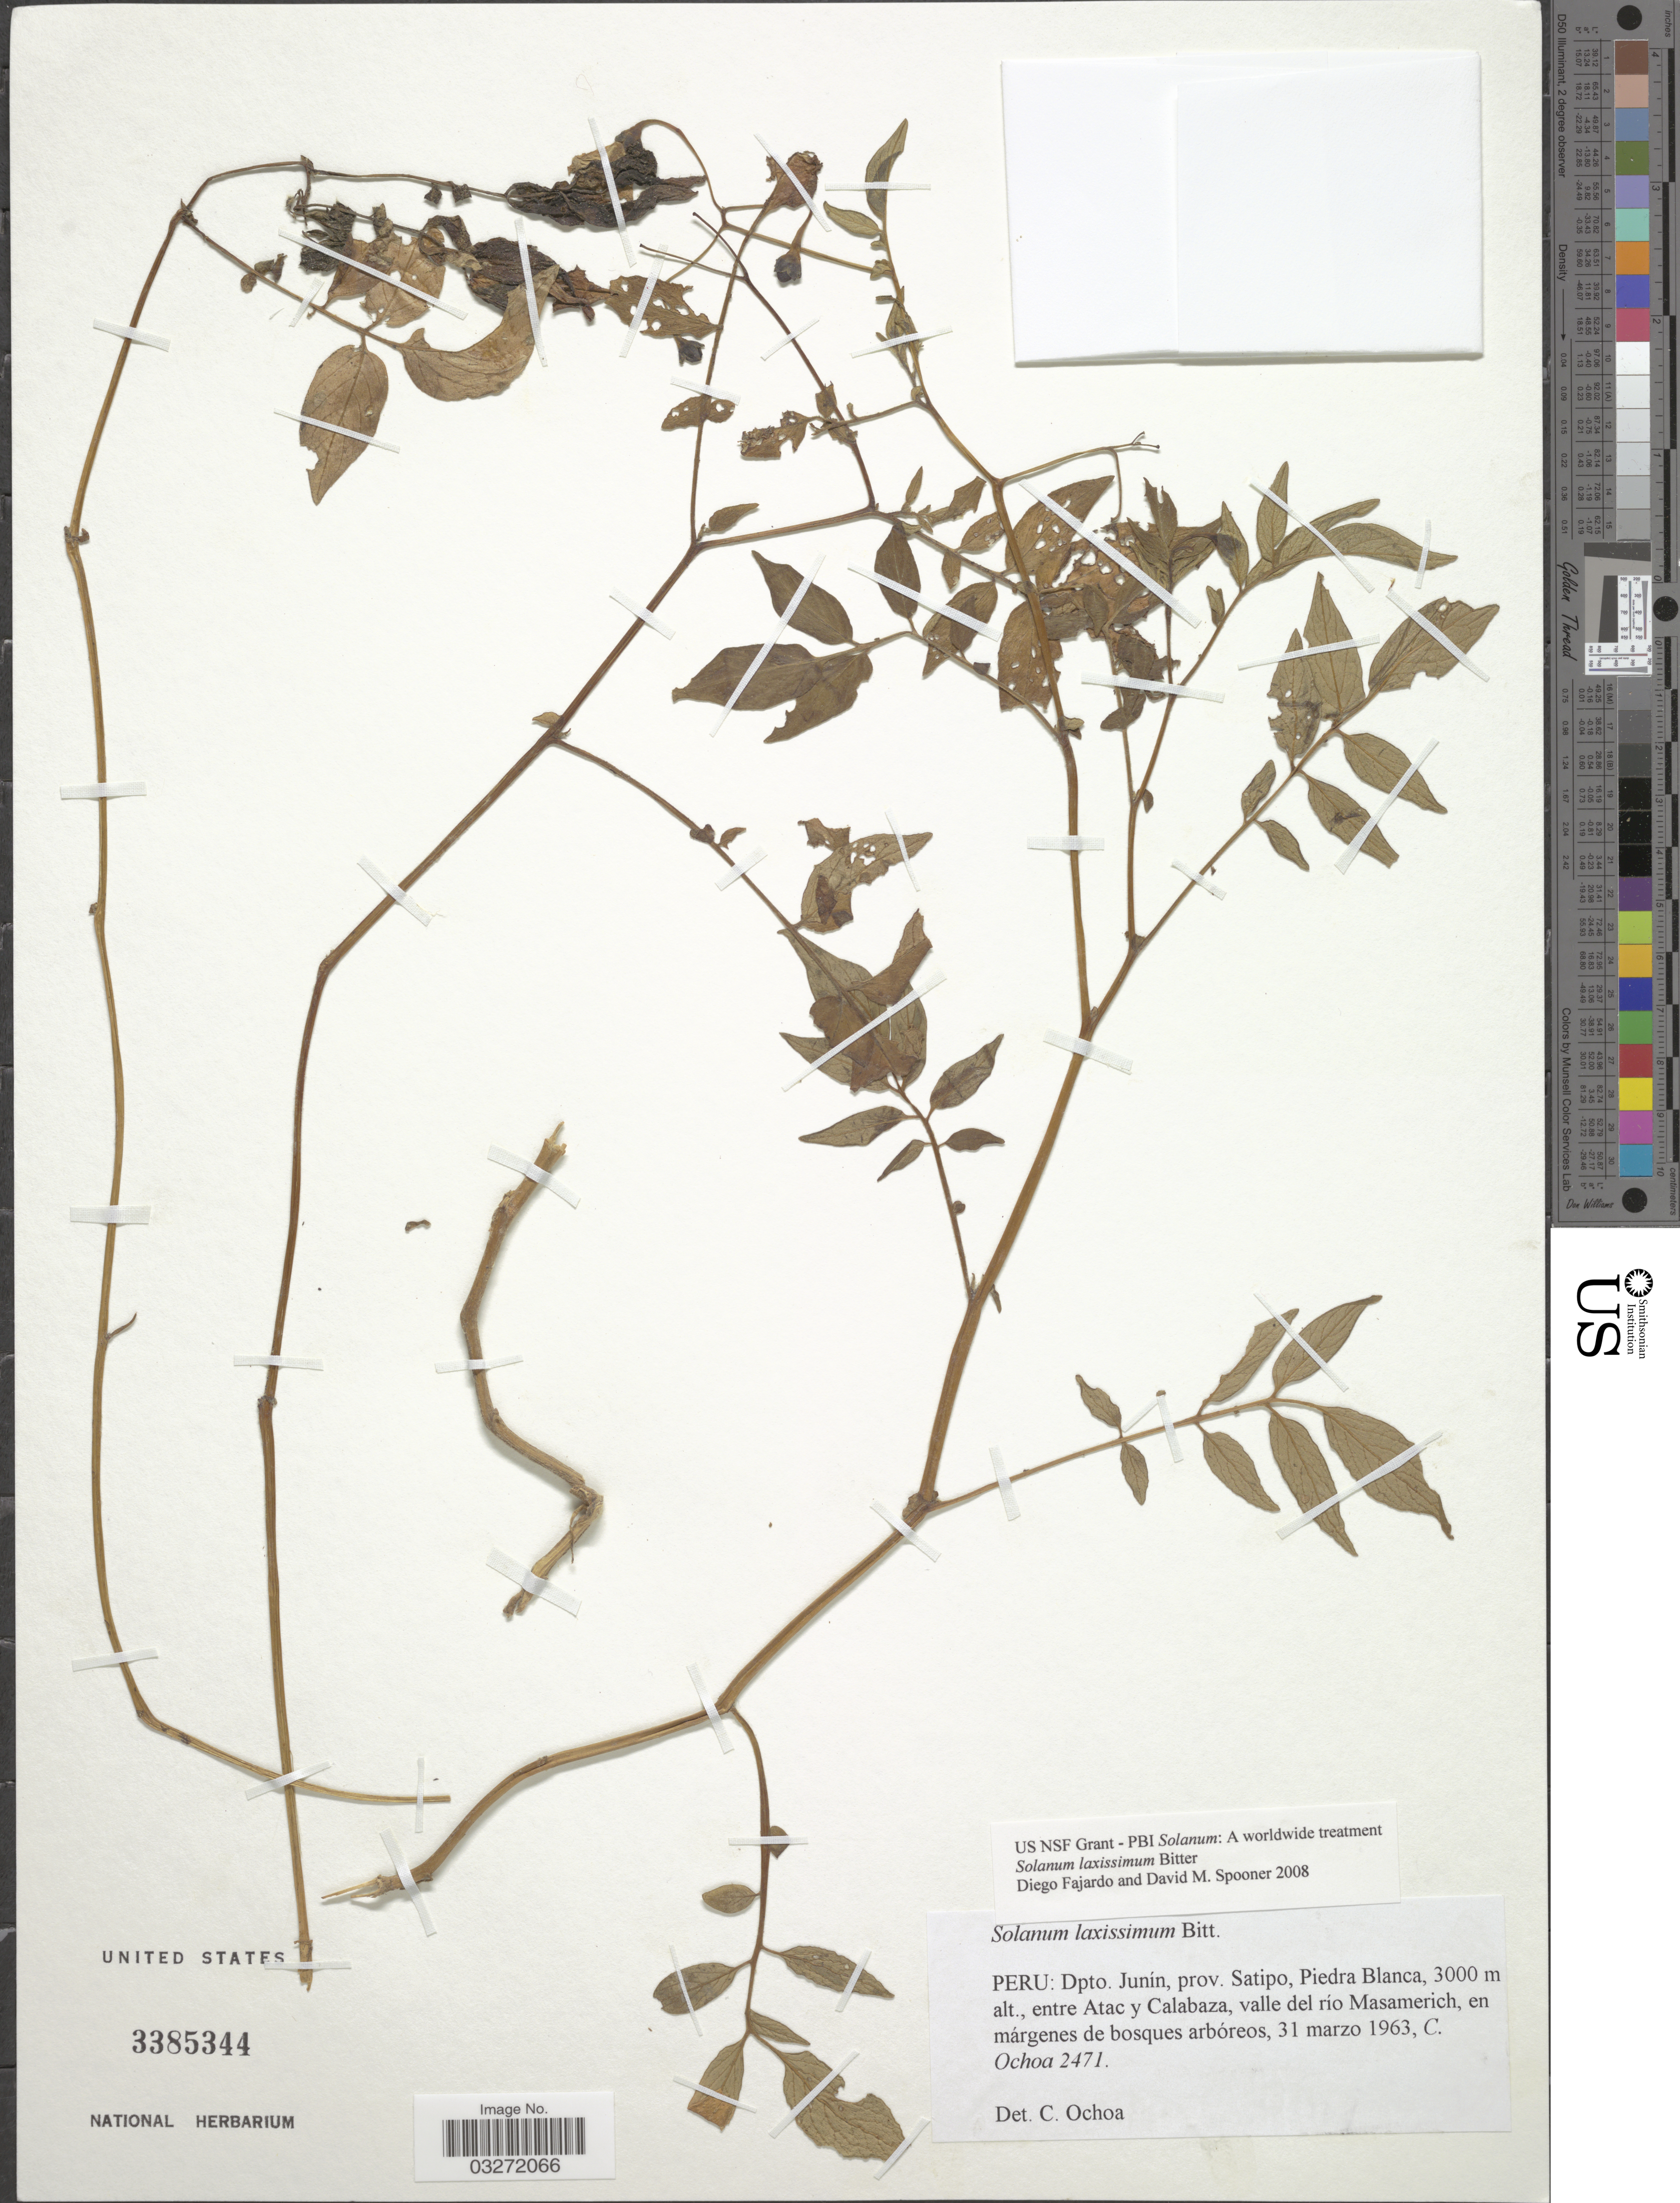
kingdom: Plantae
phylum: Tracheophyta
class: Magnoliopsida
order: Solanales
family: Solanaceae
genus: Solanum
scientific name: Solanum laxissimum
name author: Bitter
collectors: C. Ochoa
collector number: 2471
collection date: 1963-03-31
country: Peru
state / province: Junín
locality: Dpto. Junín, prov. Satipo, Piedra Blanca, entre Atac y Calabaza, valle del río Masamerich.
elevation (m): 3000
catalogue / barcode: US 3385344